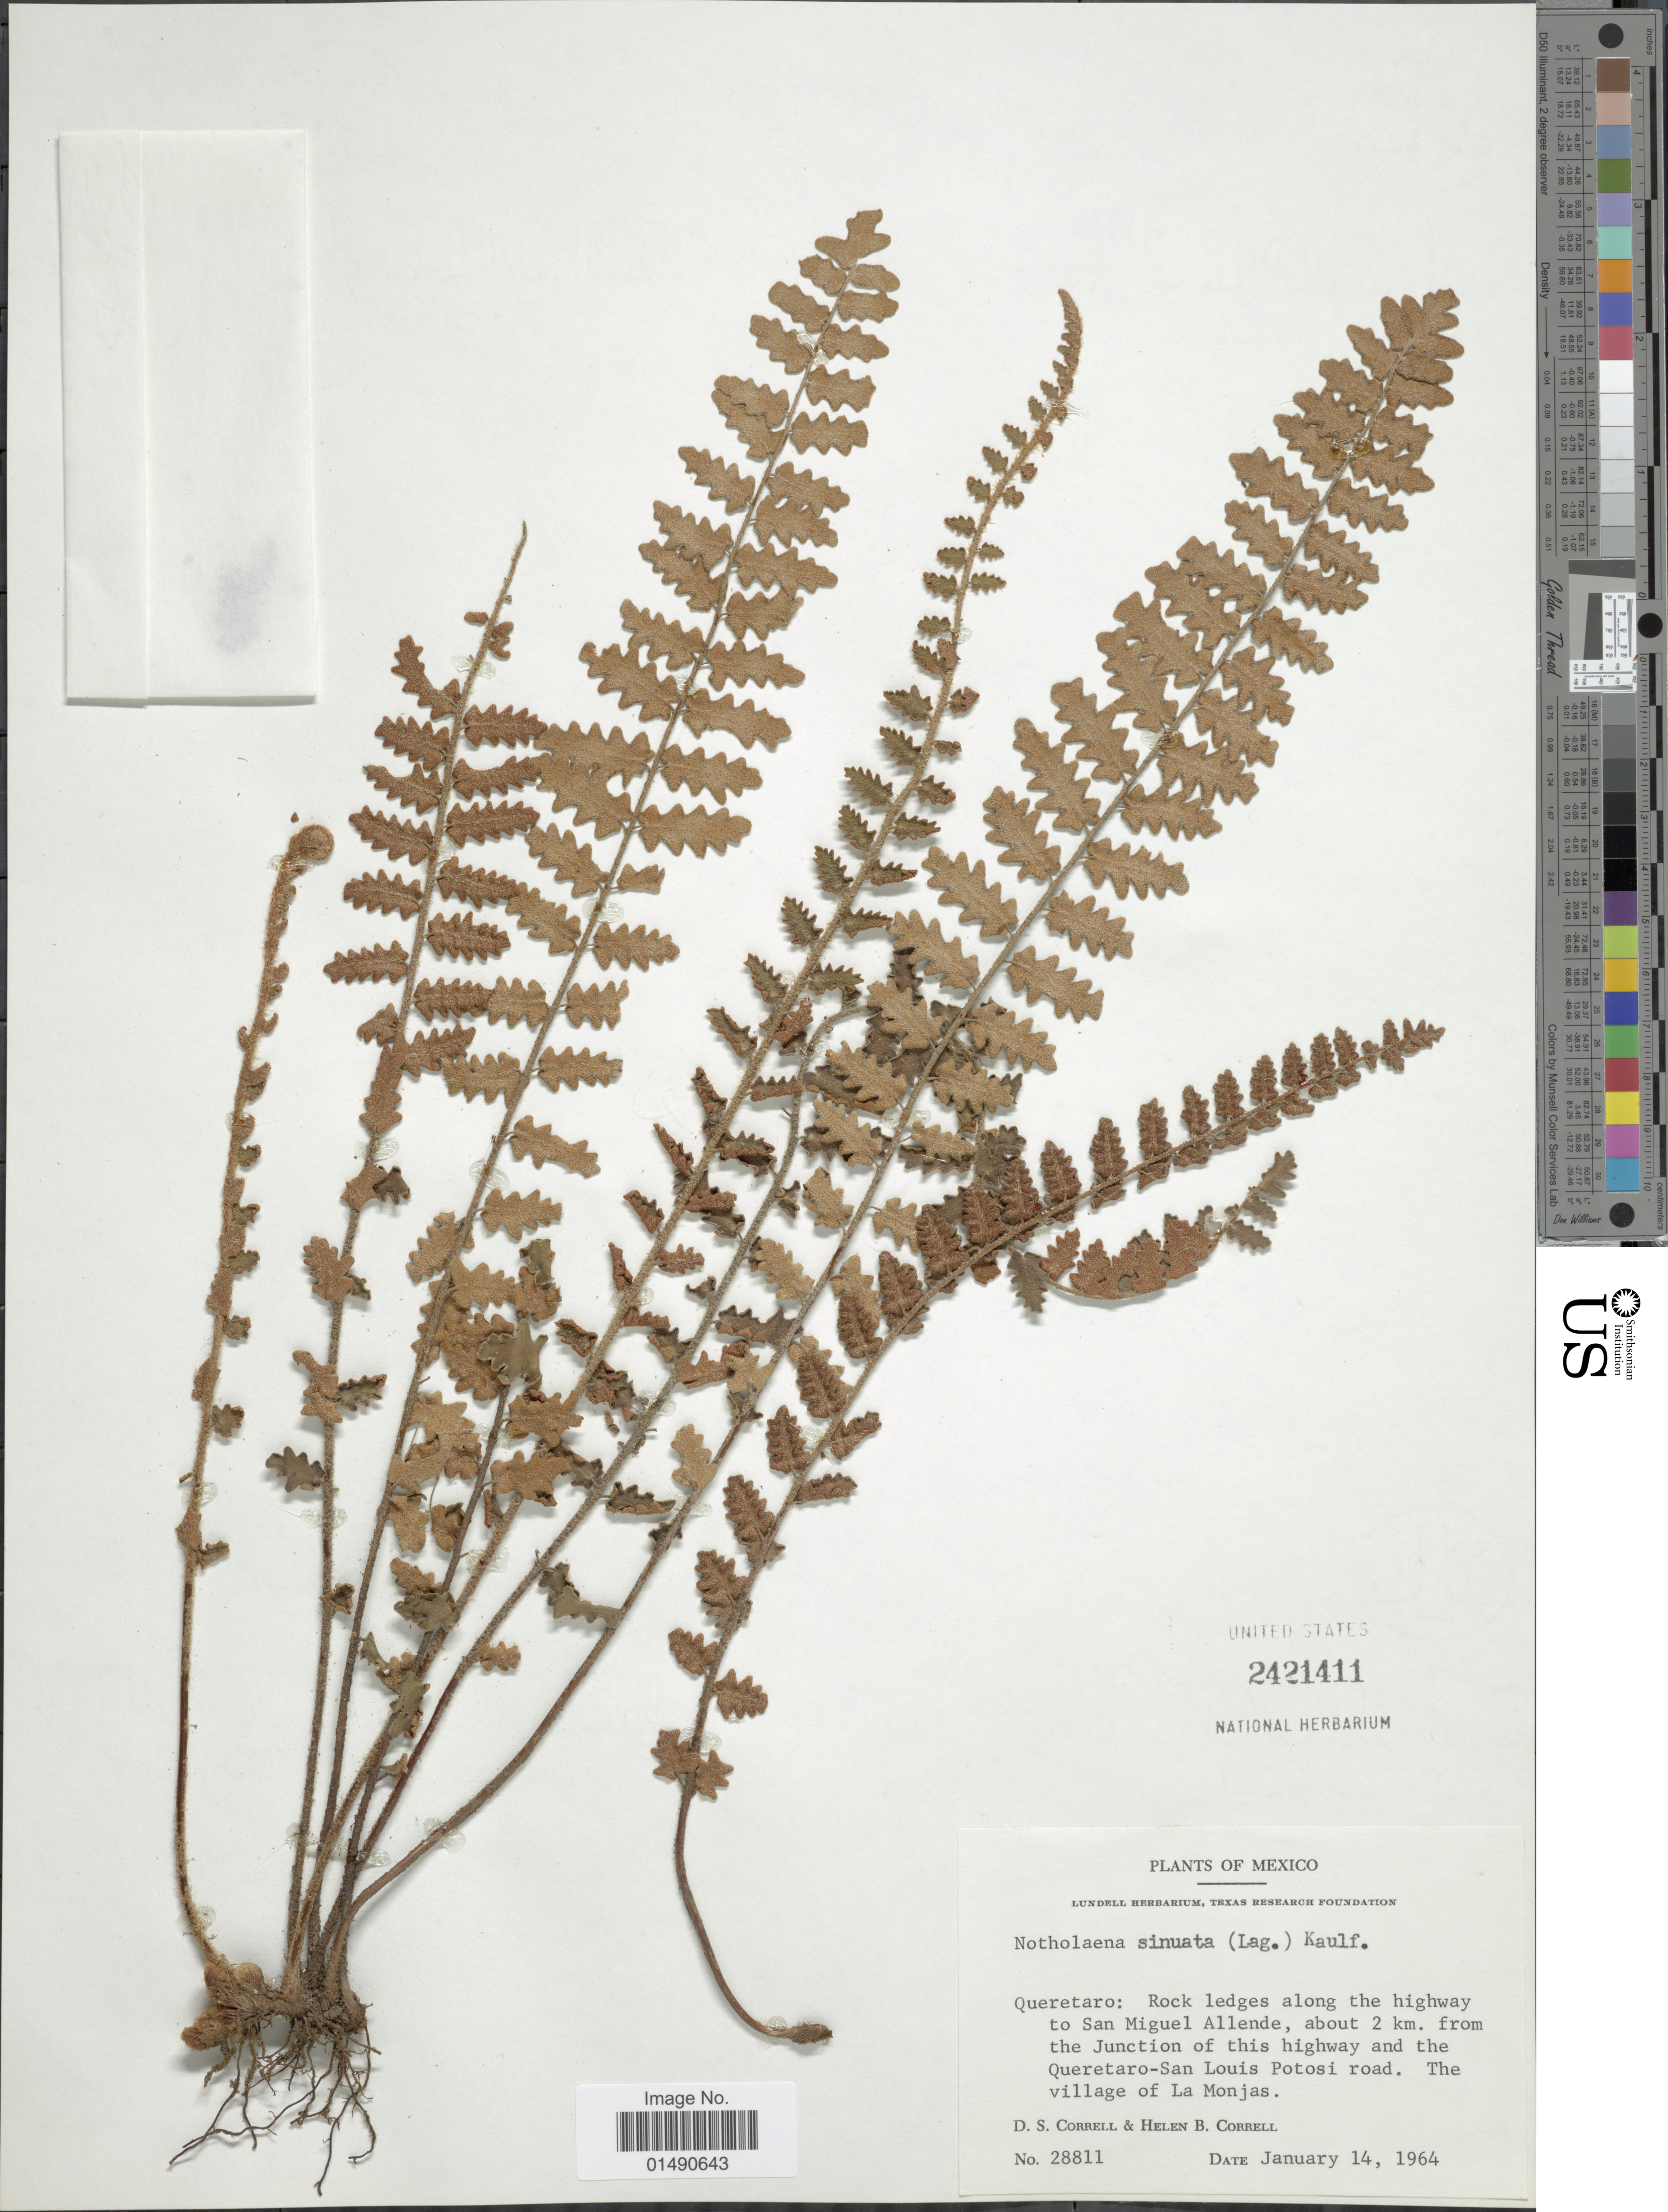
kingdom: Plantae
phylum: Tracheophyta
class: Polypodiopsida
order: Polypodiales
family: Pteridaceae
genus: Astrolepis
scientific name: Astrolepis sinuata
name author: (Lag. ex Sw.) D.M. Benham & Windham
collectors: D. S. Correll & H. Correll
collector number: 28811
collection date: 1964-01-14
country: Mexico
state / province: Querétaro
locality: Rock ledges along the highway to San Miguel Allende, about 2 km. from the junction of this highway and the Queretaro-San Louis Potosi road, The village of La Monjas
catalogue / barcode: US 2421411